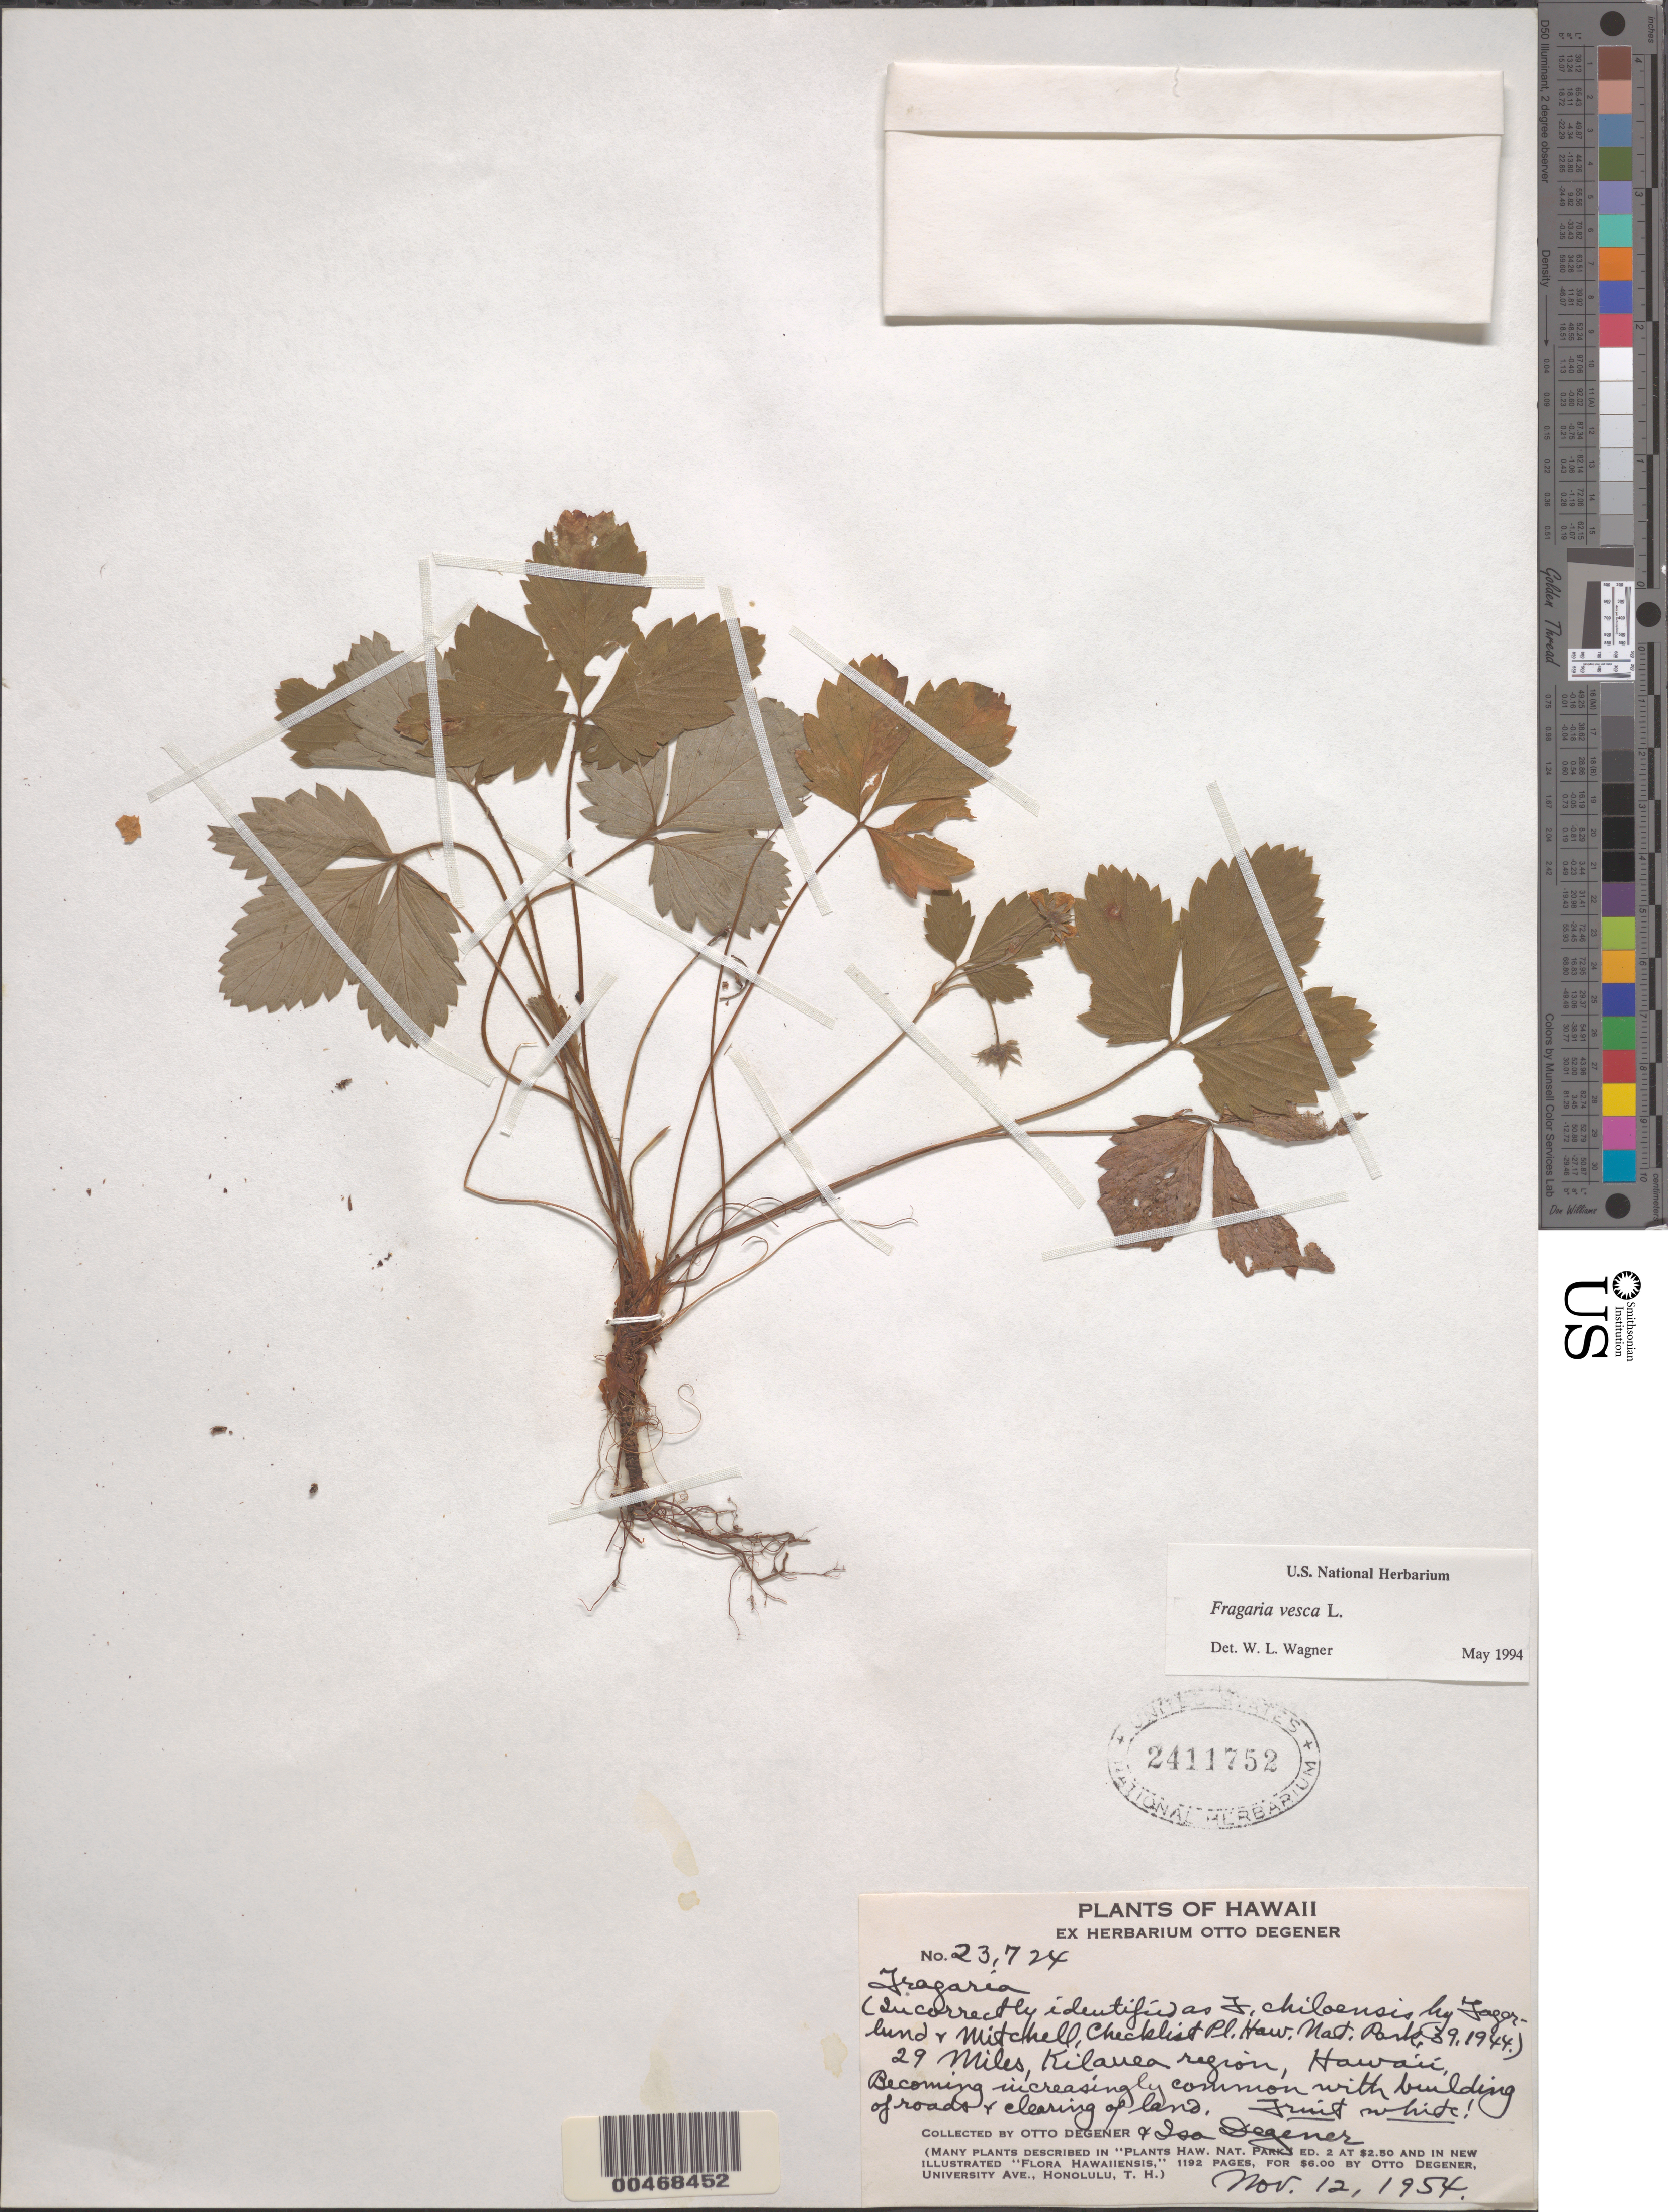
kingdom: Plantae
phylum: Tracheophyta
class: Magnoliopsida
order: Rosales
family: Rosaceae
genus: Fragaria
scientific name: Fragaria vesca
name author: L.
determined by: Wagner, W. L., (BOT), Smithsonian Institution - National Museum of Natural History (UNITED STATES)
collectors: O. Degener & I. Degener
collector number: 23724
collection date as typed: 12 Nov 1954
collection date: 1954-11-12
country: United States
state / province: Hawaii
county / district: Hawaii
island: Hawaii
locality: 29 Miles, Kilauea region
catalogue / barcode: US 2411752